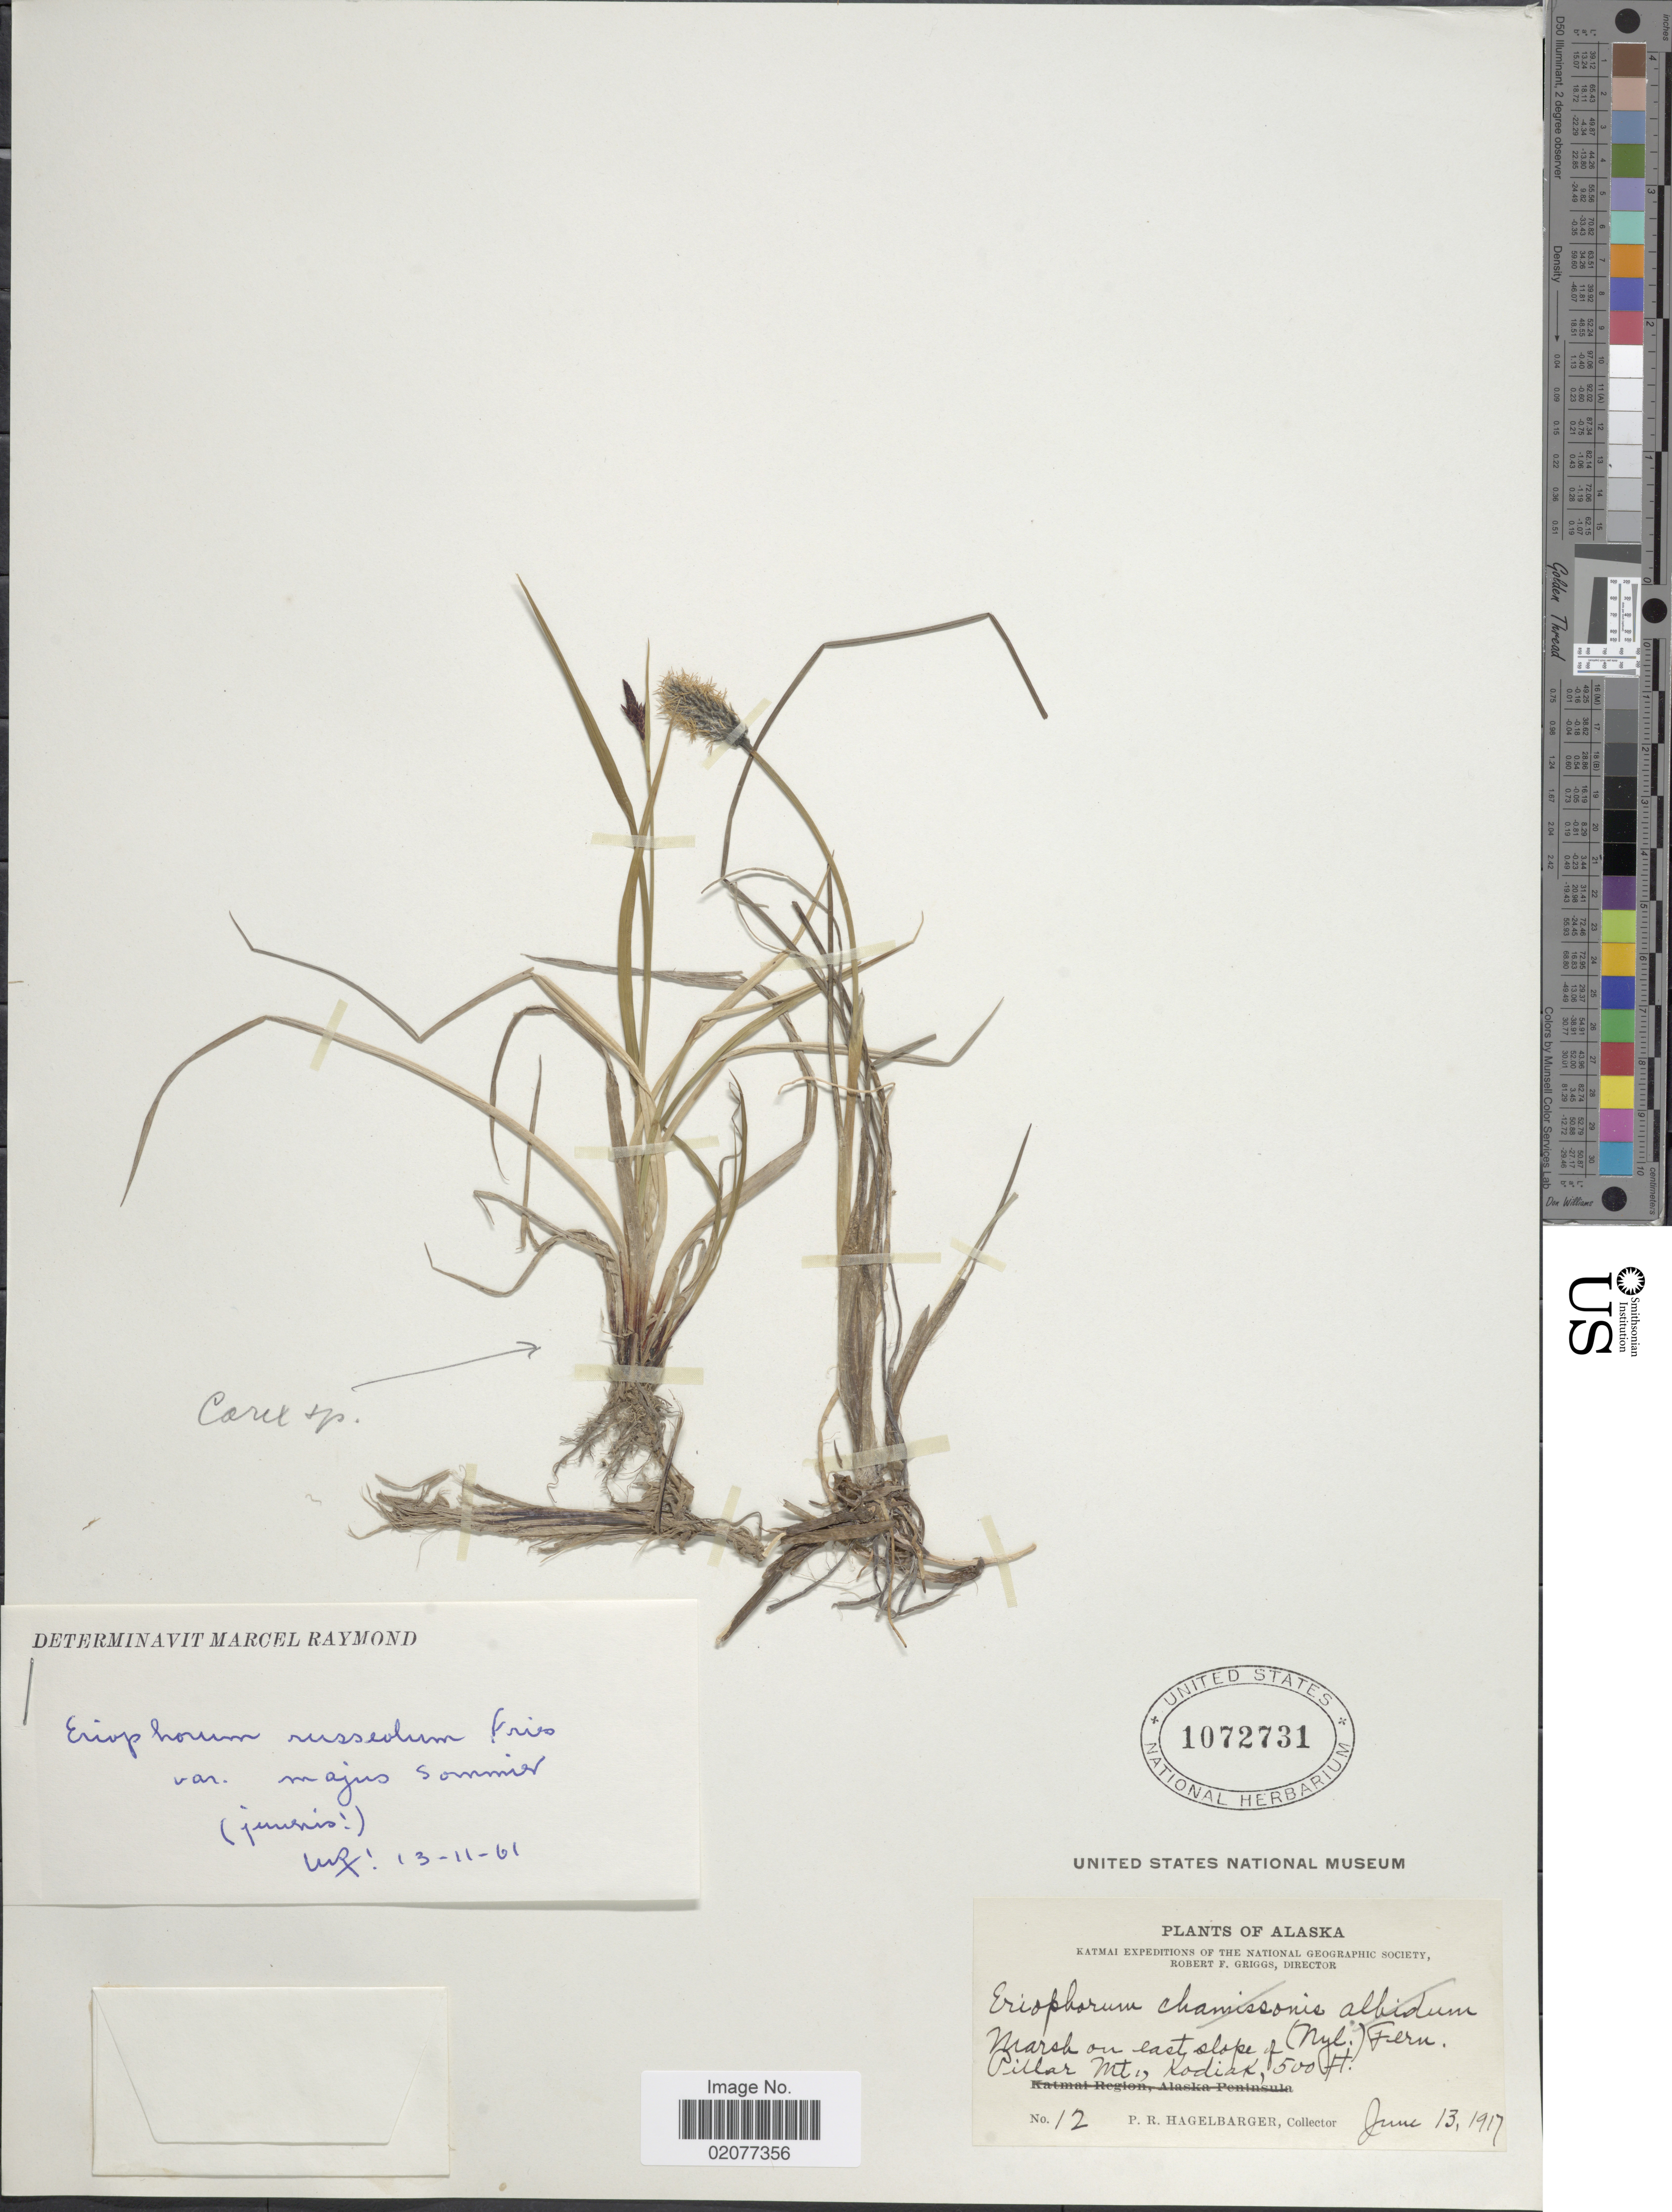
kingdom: Plantae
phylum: Tracheophyta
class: Liliopsida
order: Poales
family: Cyperaceae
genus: Eriophorum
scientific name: Eriophorum chamissonis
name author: C.A. Mey.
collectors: P. Hagelbarger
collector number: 12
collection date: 1917-06-13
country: United States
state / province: Alaska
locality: Alaska. Marsh on east slope of Pillar Mt., Kodiak.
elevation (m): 152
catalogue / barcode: US 1072731